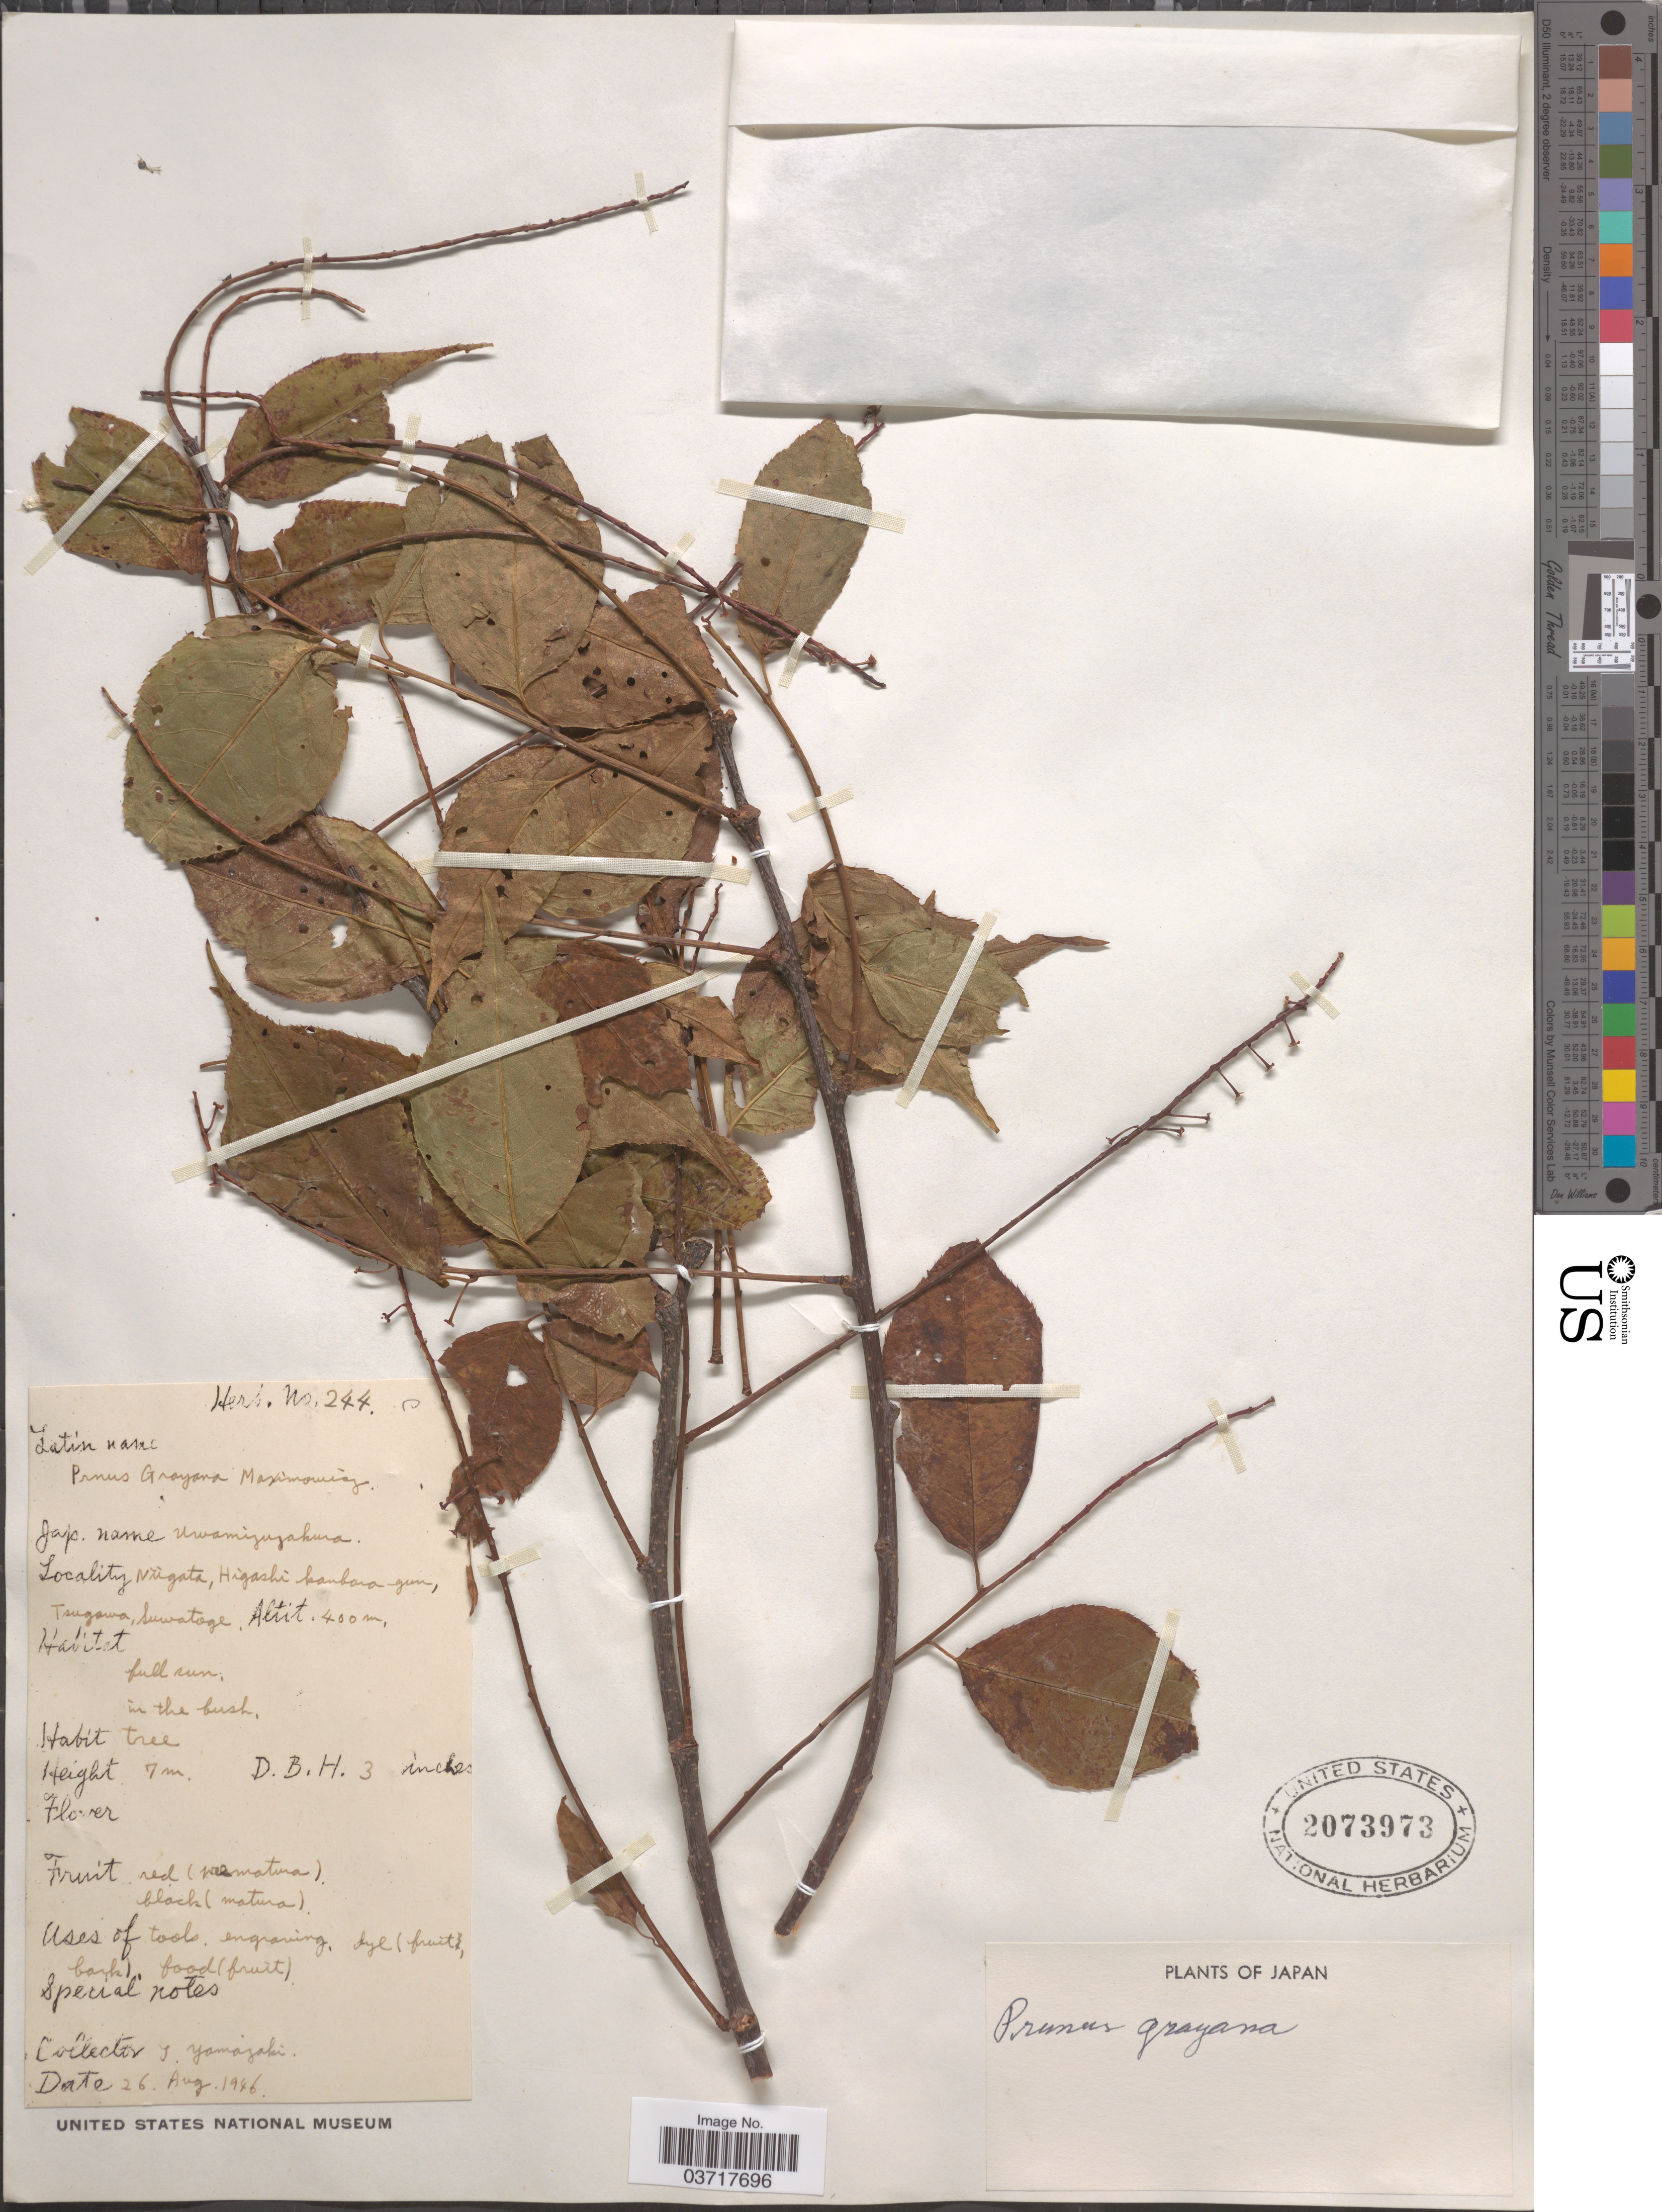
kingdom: Plantae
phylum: Tracheophyta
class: Magnoliopsida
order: Rosales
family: Rosaceae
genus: Prunus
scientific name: Prunus grayana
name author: Maxim.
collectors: T. Yamazaki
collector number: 244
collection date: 1946-08-26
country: Japan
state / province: Niigata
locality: Higashi kanbara-gun, Tsugawa, Suwatoge.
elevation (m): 400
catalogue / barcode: US 2073973